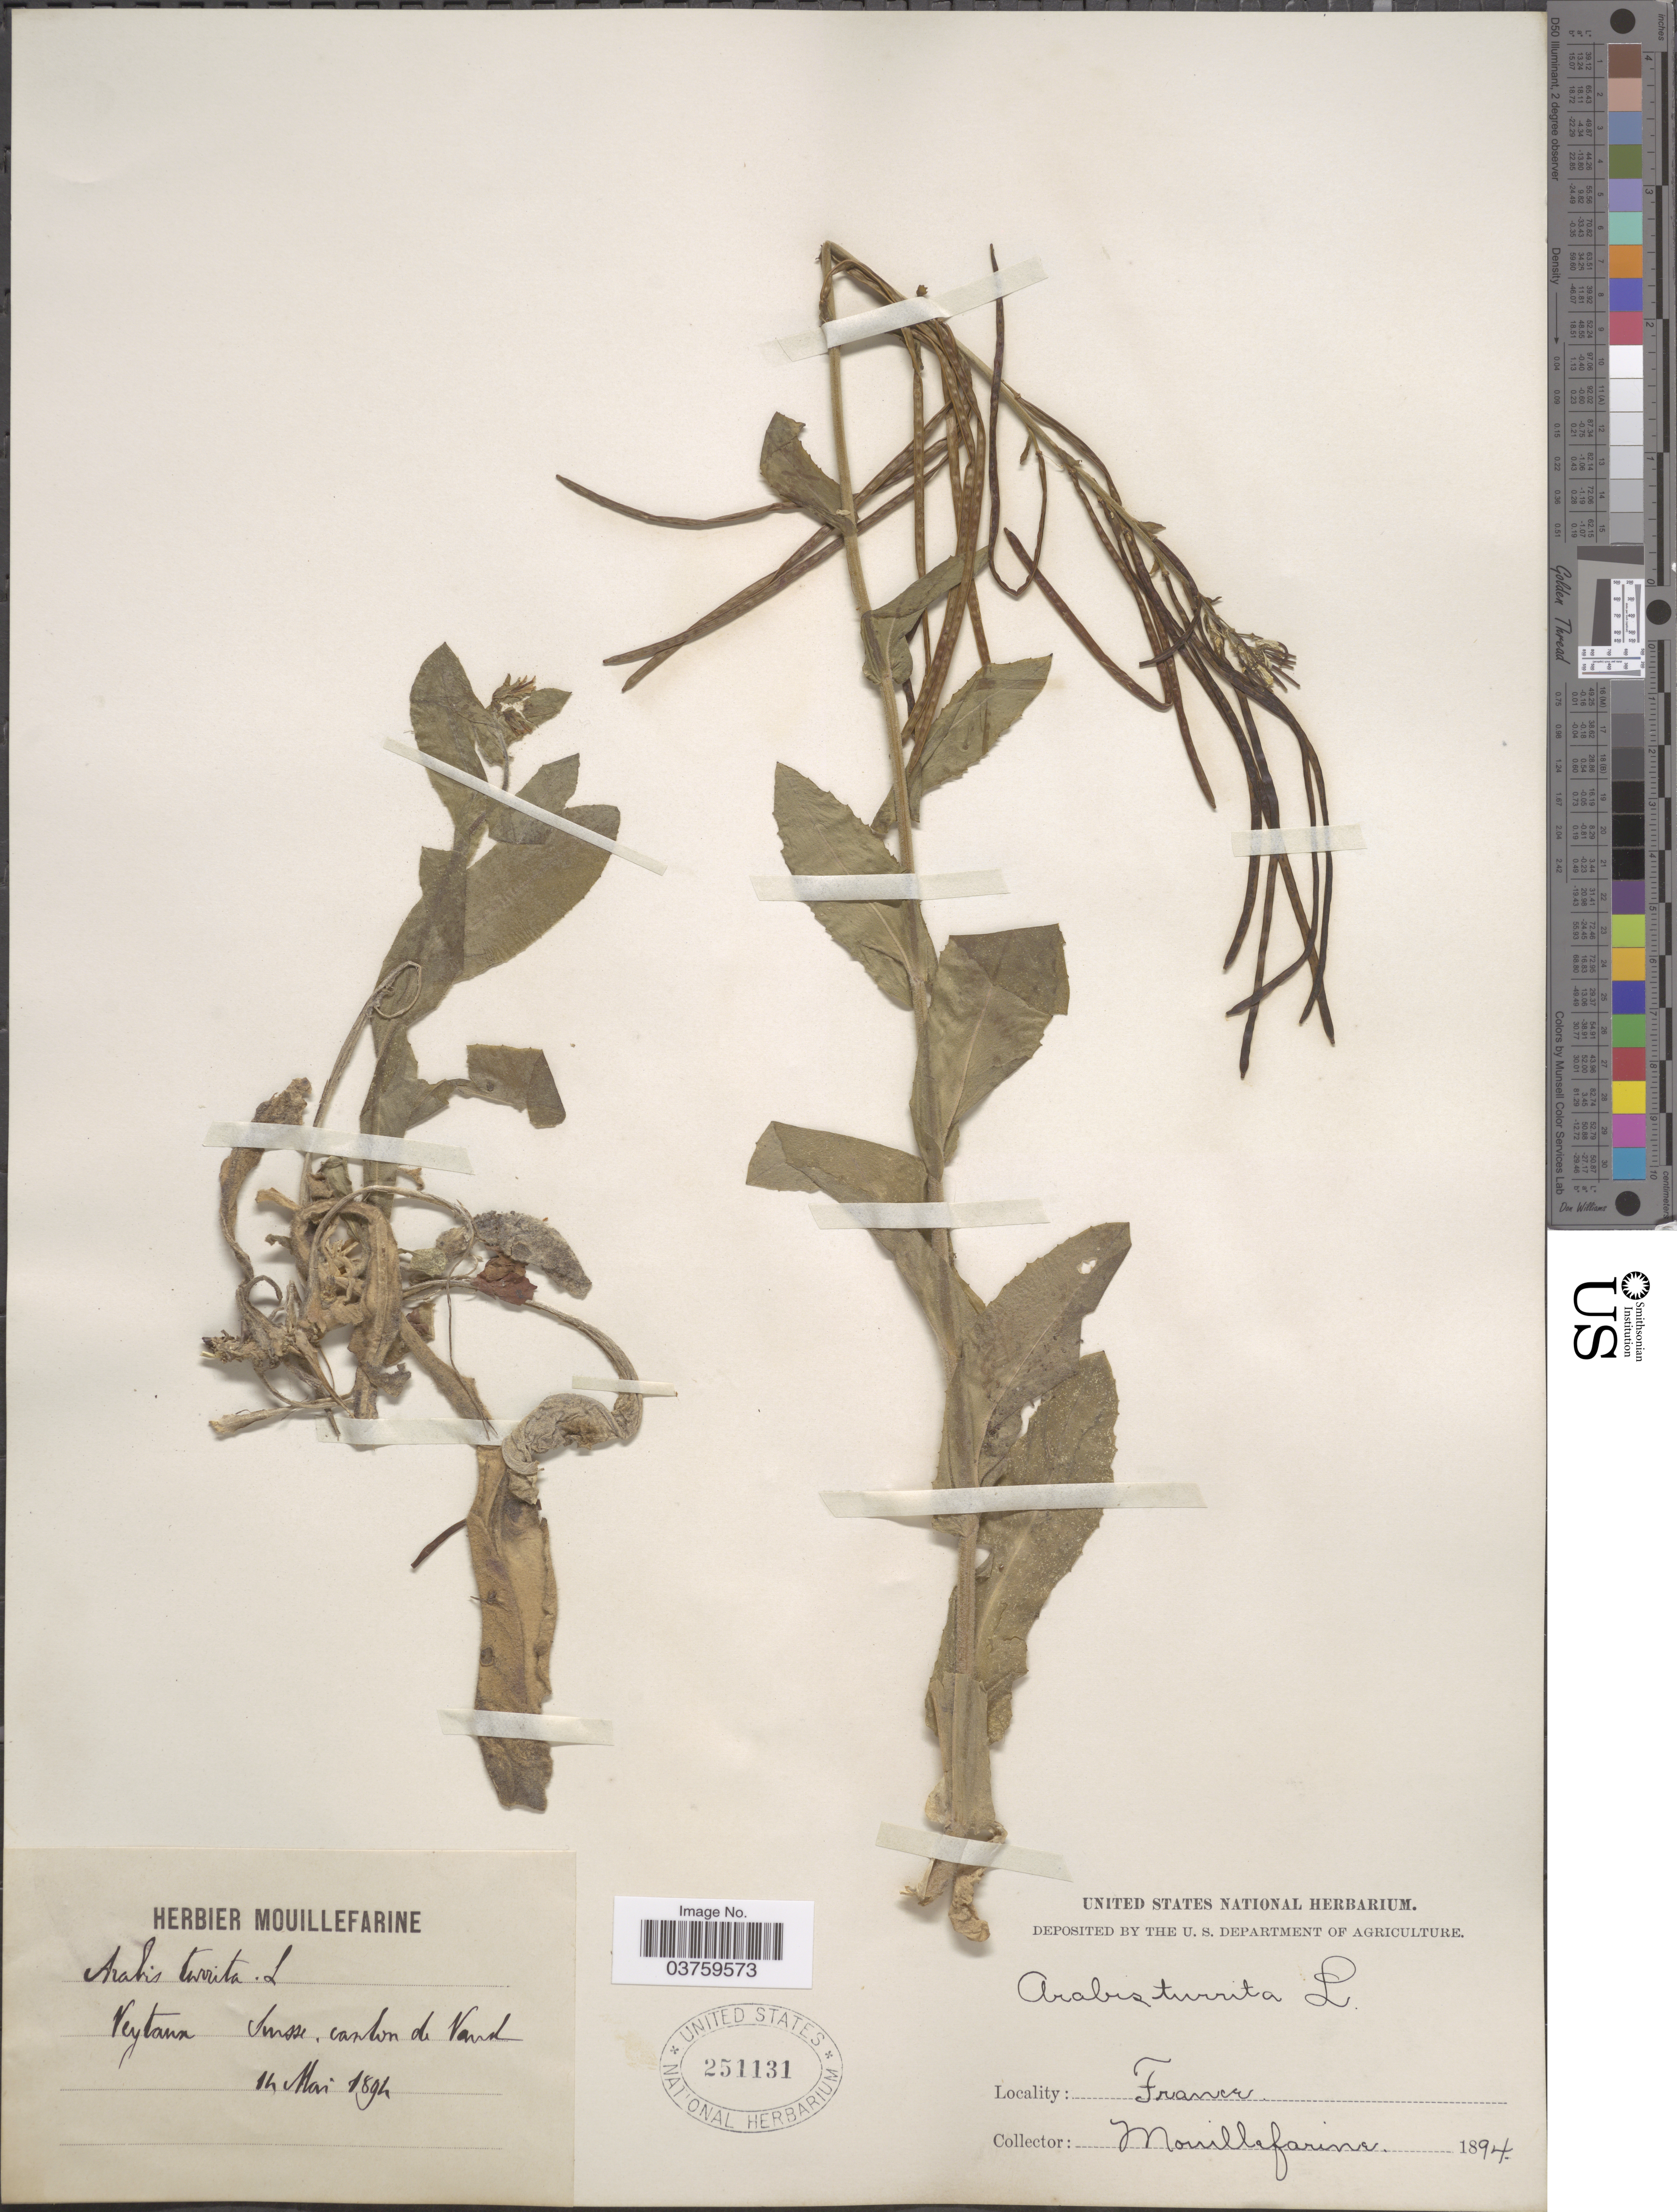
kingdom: Plantae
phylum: Tracheophyta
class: Magnoliopsida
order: Brassicales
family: Brassicaceae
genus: Arabis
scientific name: Arabis turrita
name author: L.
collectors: A. Mouillefarine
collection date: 1894-05-14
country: France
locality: Veytaux, Suisse, canton de Vaud.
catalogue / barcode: US 251131